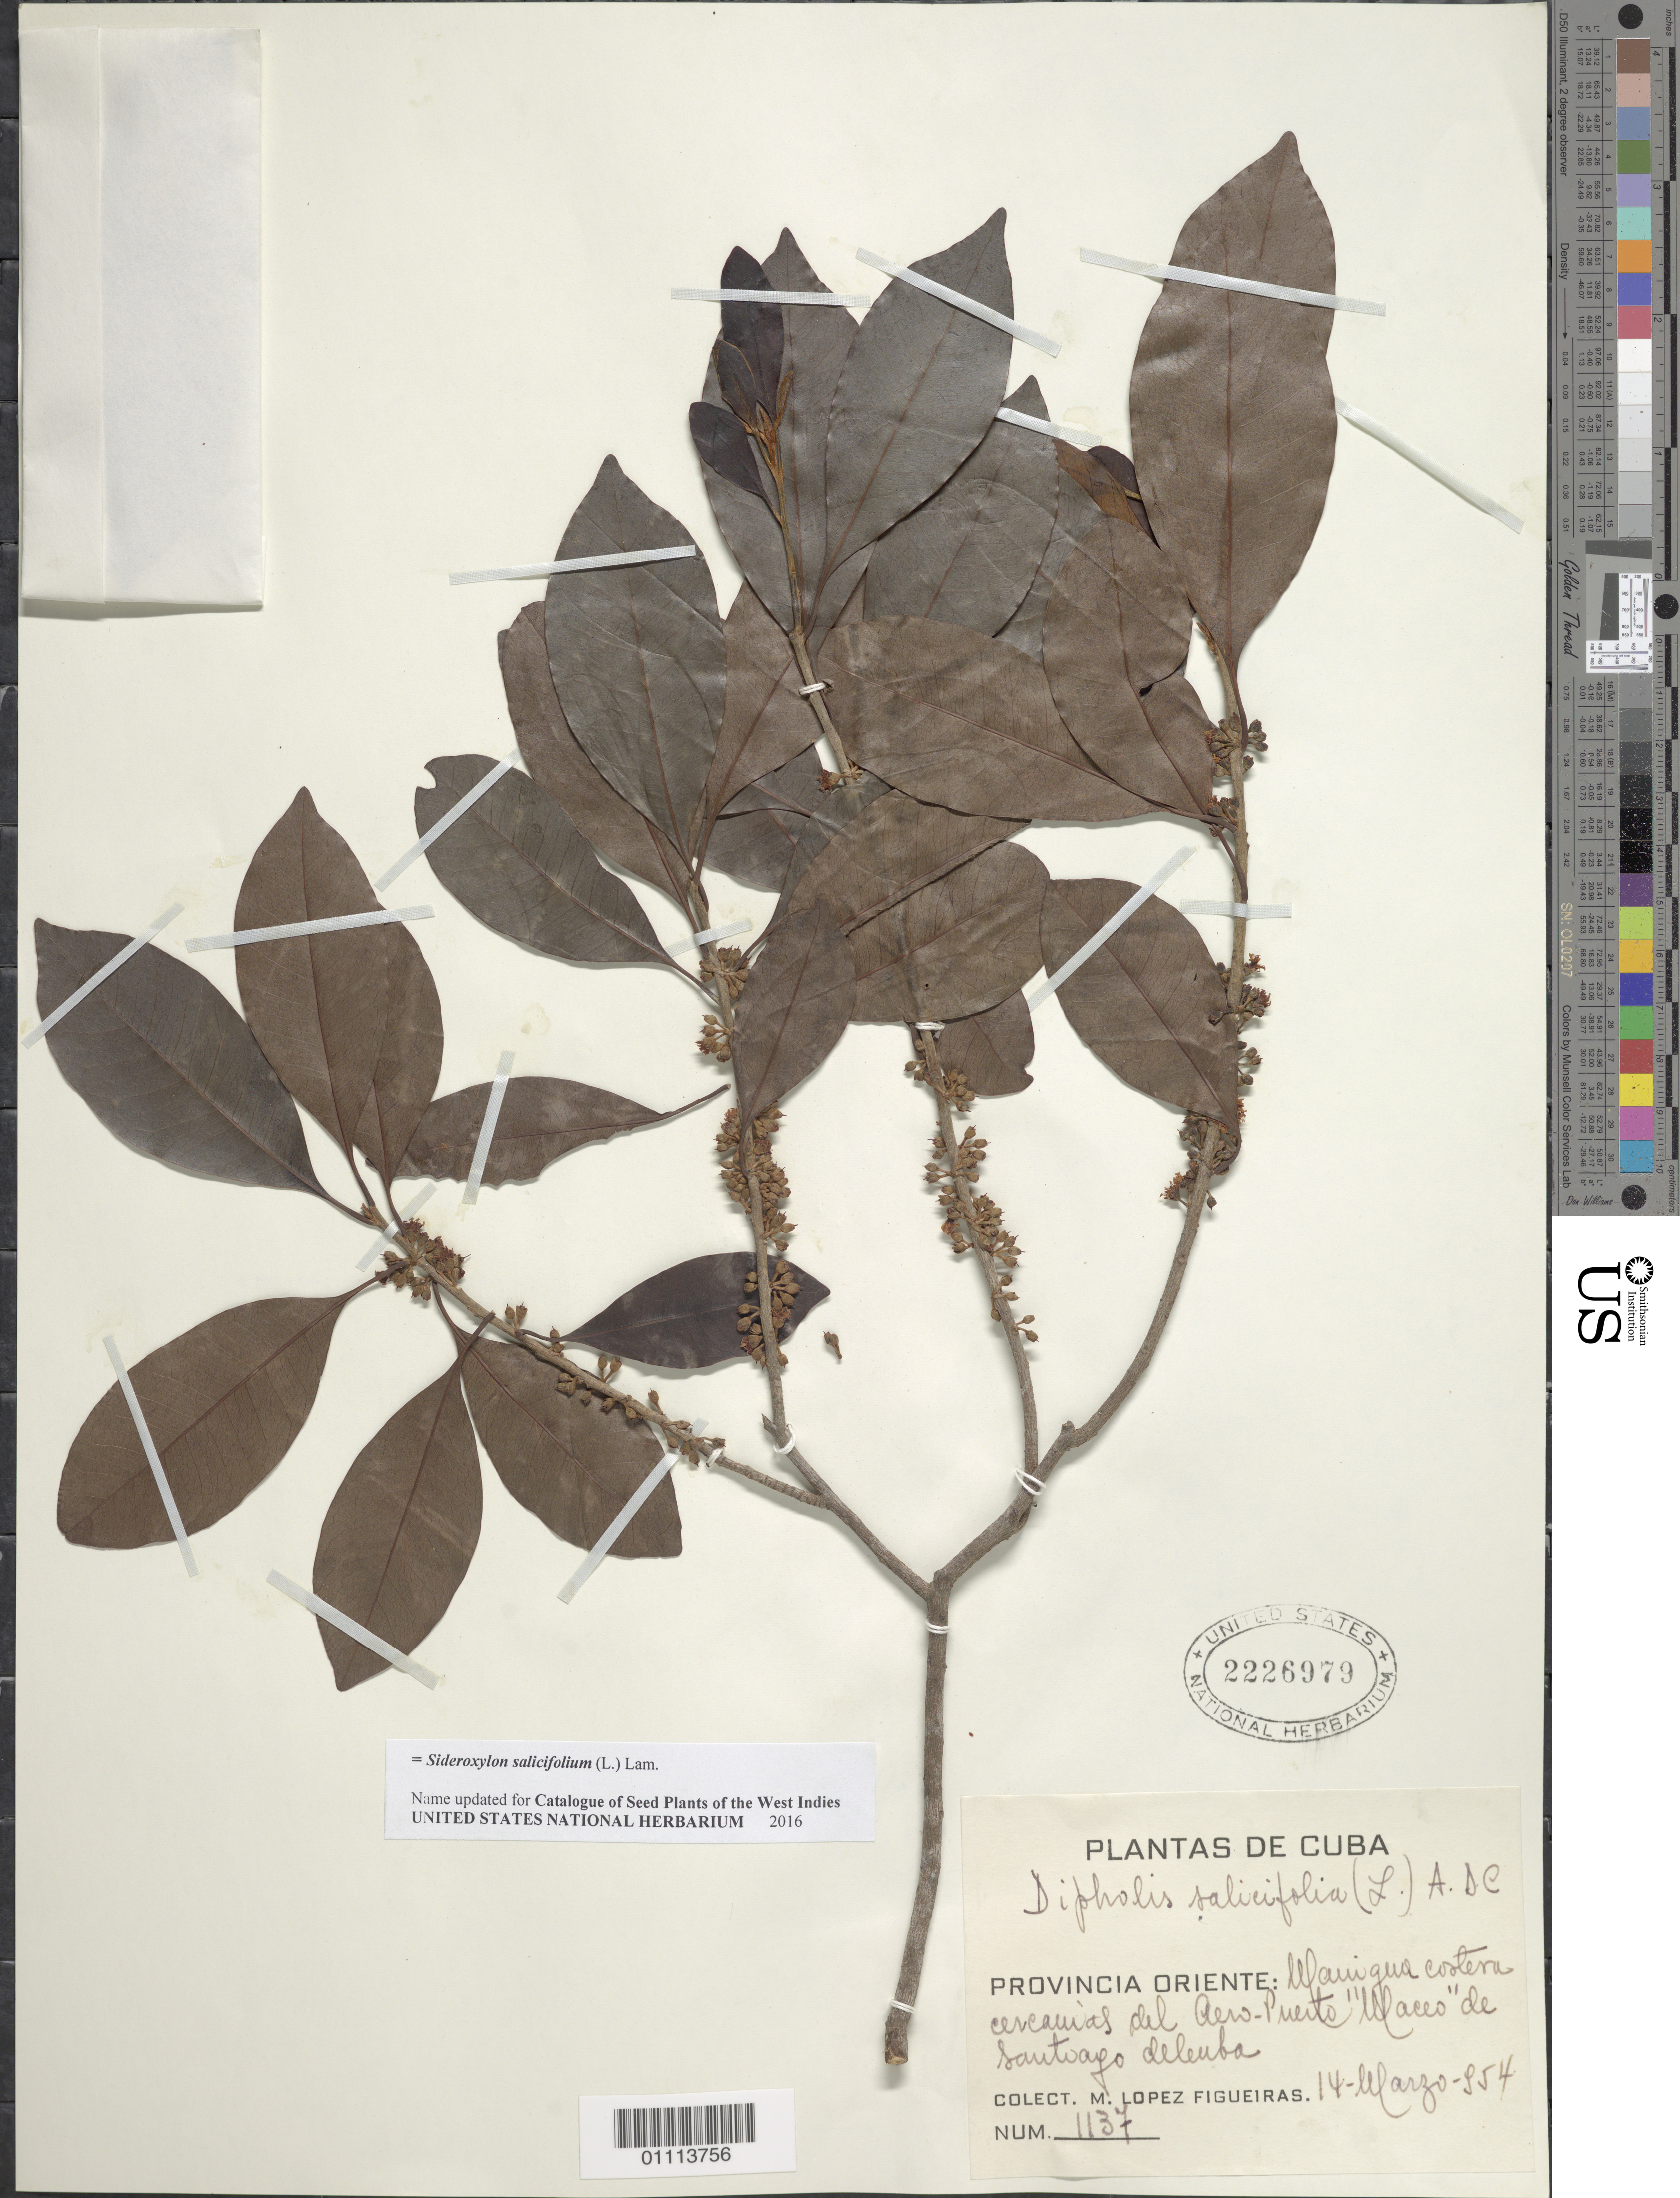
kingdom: Plantae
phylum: Tracheophyta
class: Magnoliopsida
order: Ericales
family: Sapotaceae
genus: Dipholis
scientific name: Dipholis salicifolia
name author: (L.) A. DC.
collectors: M. López Figueiras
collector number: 1137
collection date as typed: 14 Mar 1954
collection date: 1954-03-14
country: Cuba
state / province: Santiago de Cuba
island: Cuba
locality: Santiago de Cuba [Oriente]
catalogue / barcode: US 2226979